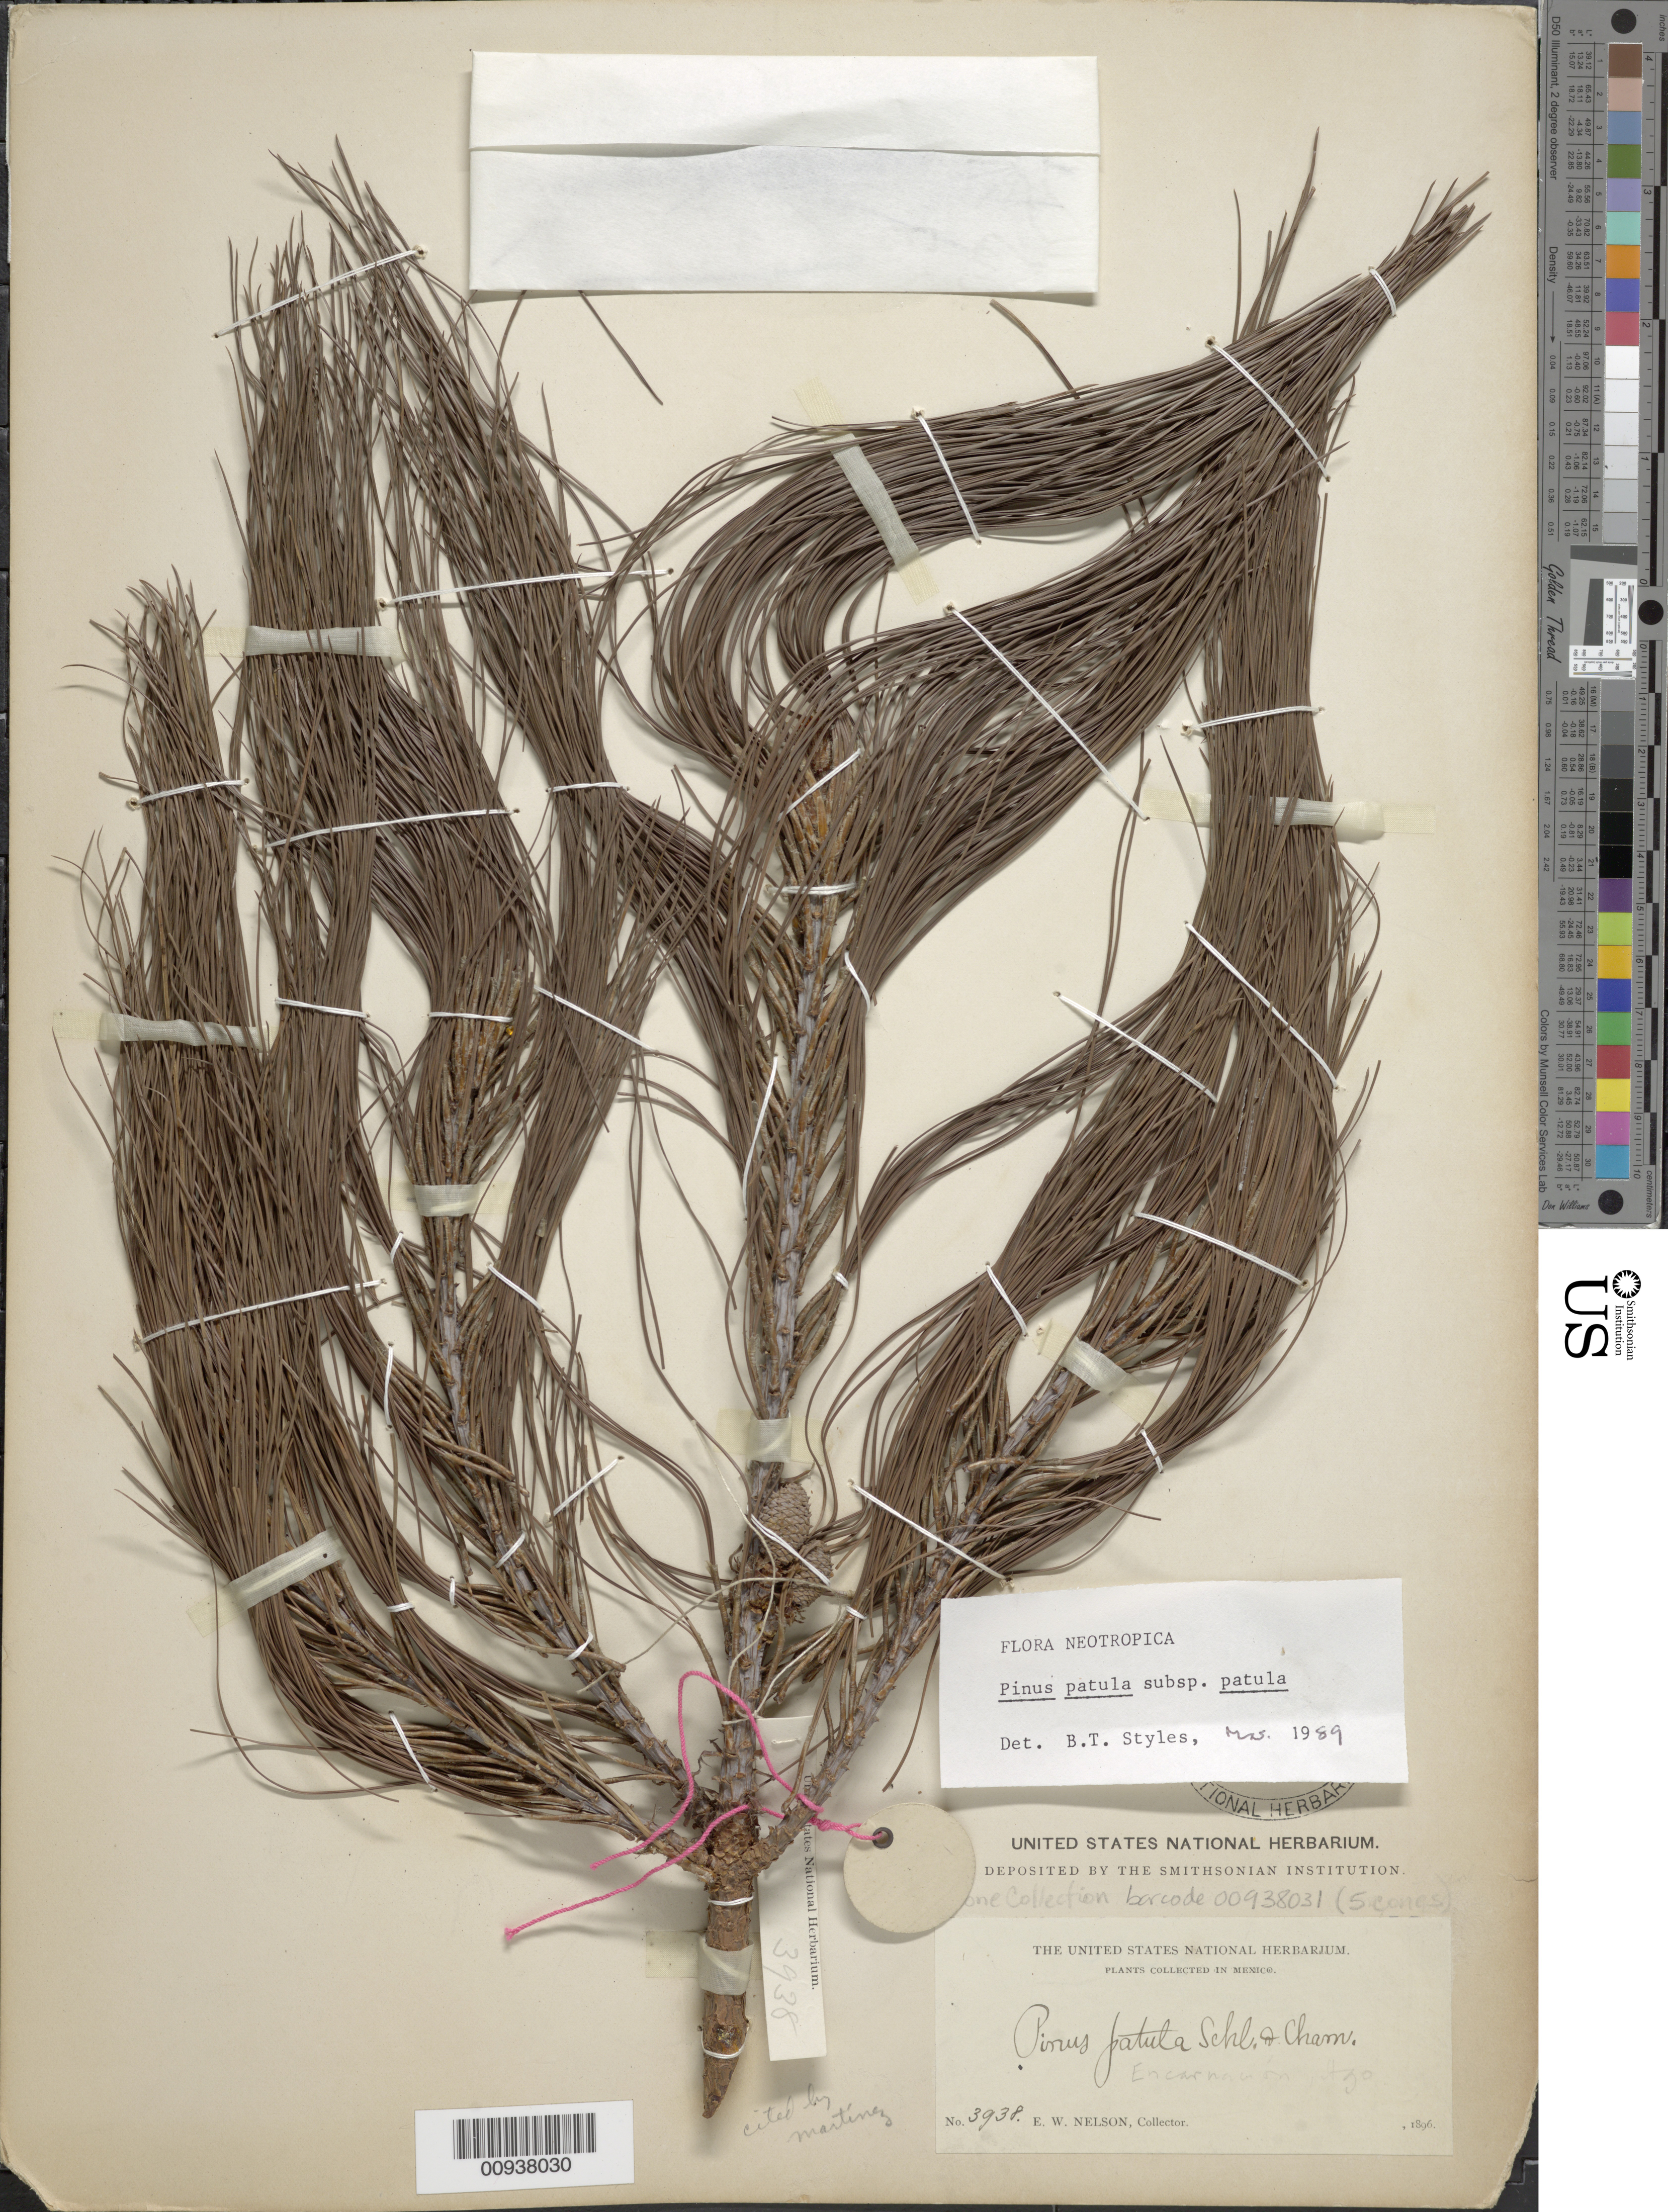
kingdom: Plantae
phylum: Tracheophyta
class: Pinopsida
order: Pinales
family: Pinaceae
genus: Pinus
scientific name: Pinus patula subsp. patula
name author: Schltdl. & Cham.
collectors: E. W. Nelson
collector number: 3938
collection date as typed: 1896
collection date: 1896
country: Mexico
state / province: Hidalgo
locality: Encarnación.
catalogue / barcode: US 398606